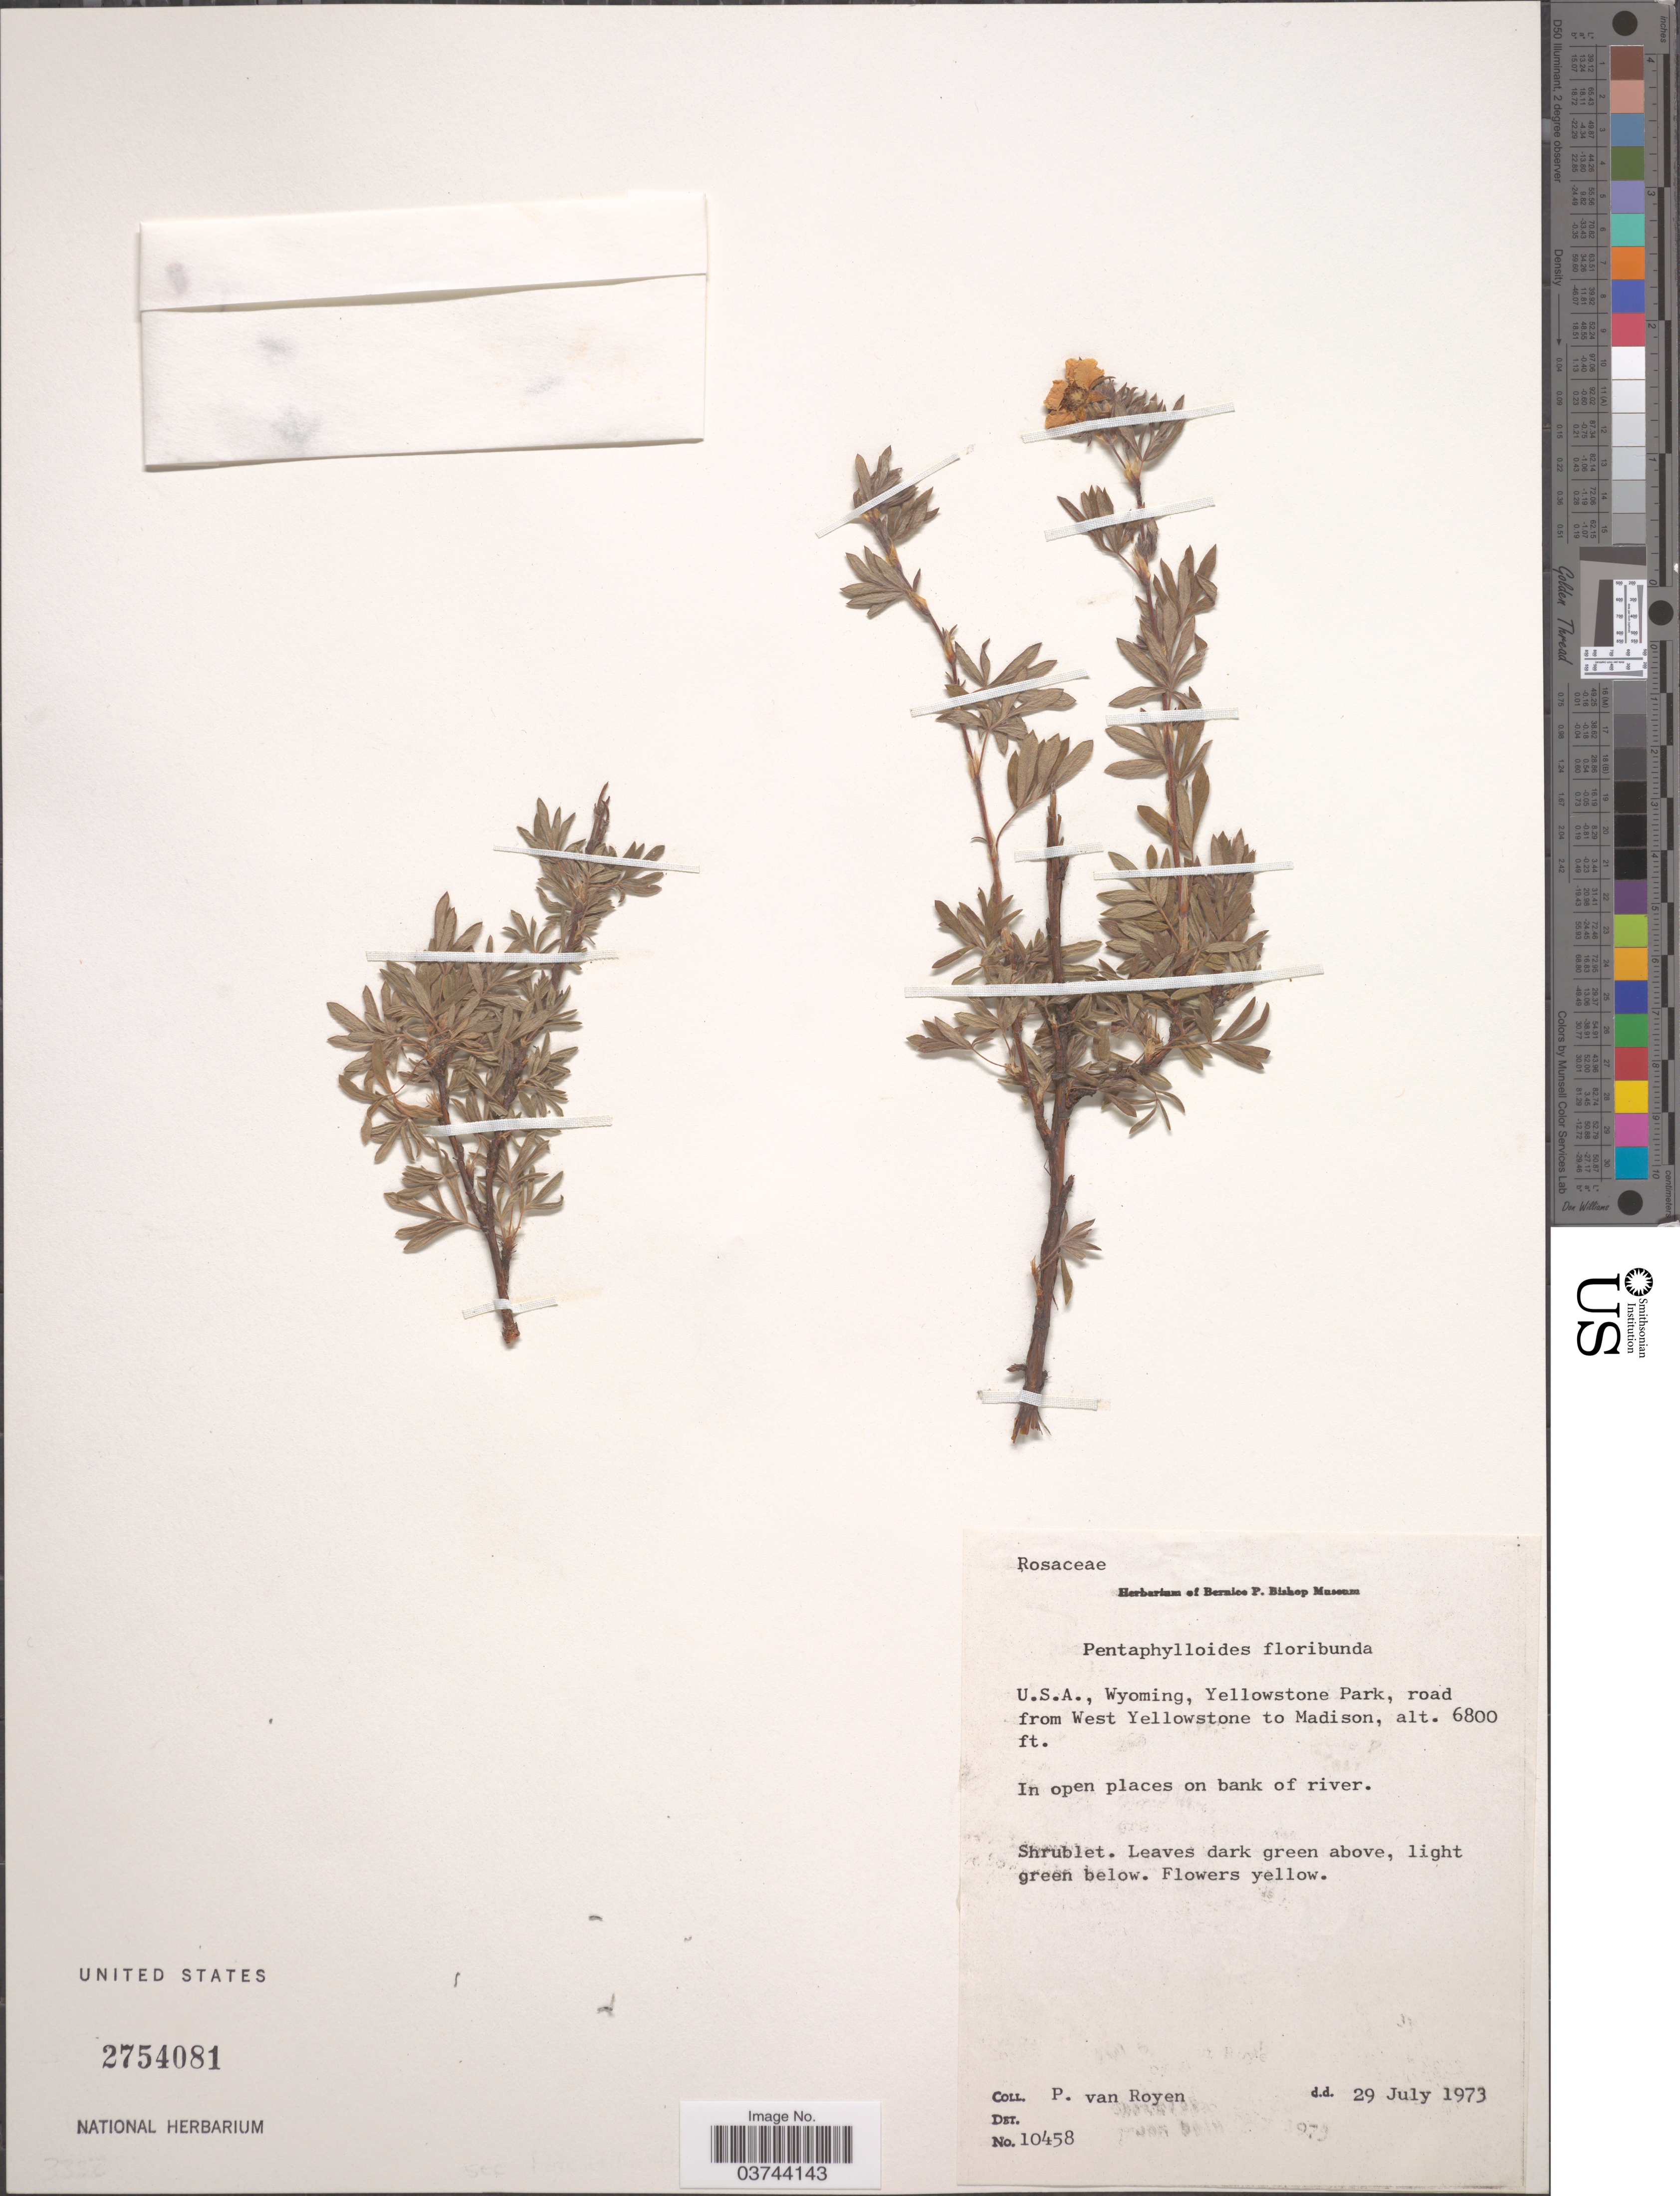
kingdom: Plantae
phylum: Tracheophyta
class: Magnoliopsida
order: Rosales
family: Rosaceae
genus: Dasiphora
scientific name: Dasiphora fruticosa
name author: (L.) Rydb.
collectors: P. van Royen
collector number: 10458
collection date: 1973-07-29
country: United States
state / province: Wyoming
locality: Yellowstone Park, road from West Yellowstone to Madison. In open places on bank of river.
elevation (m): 2073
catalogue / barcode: US 2754081